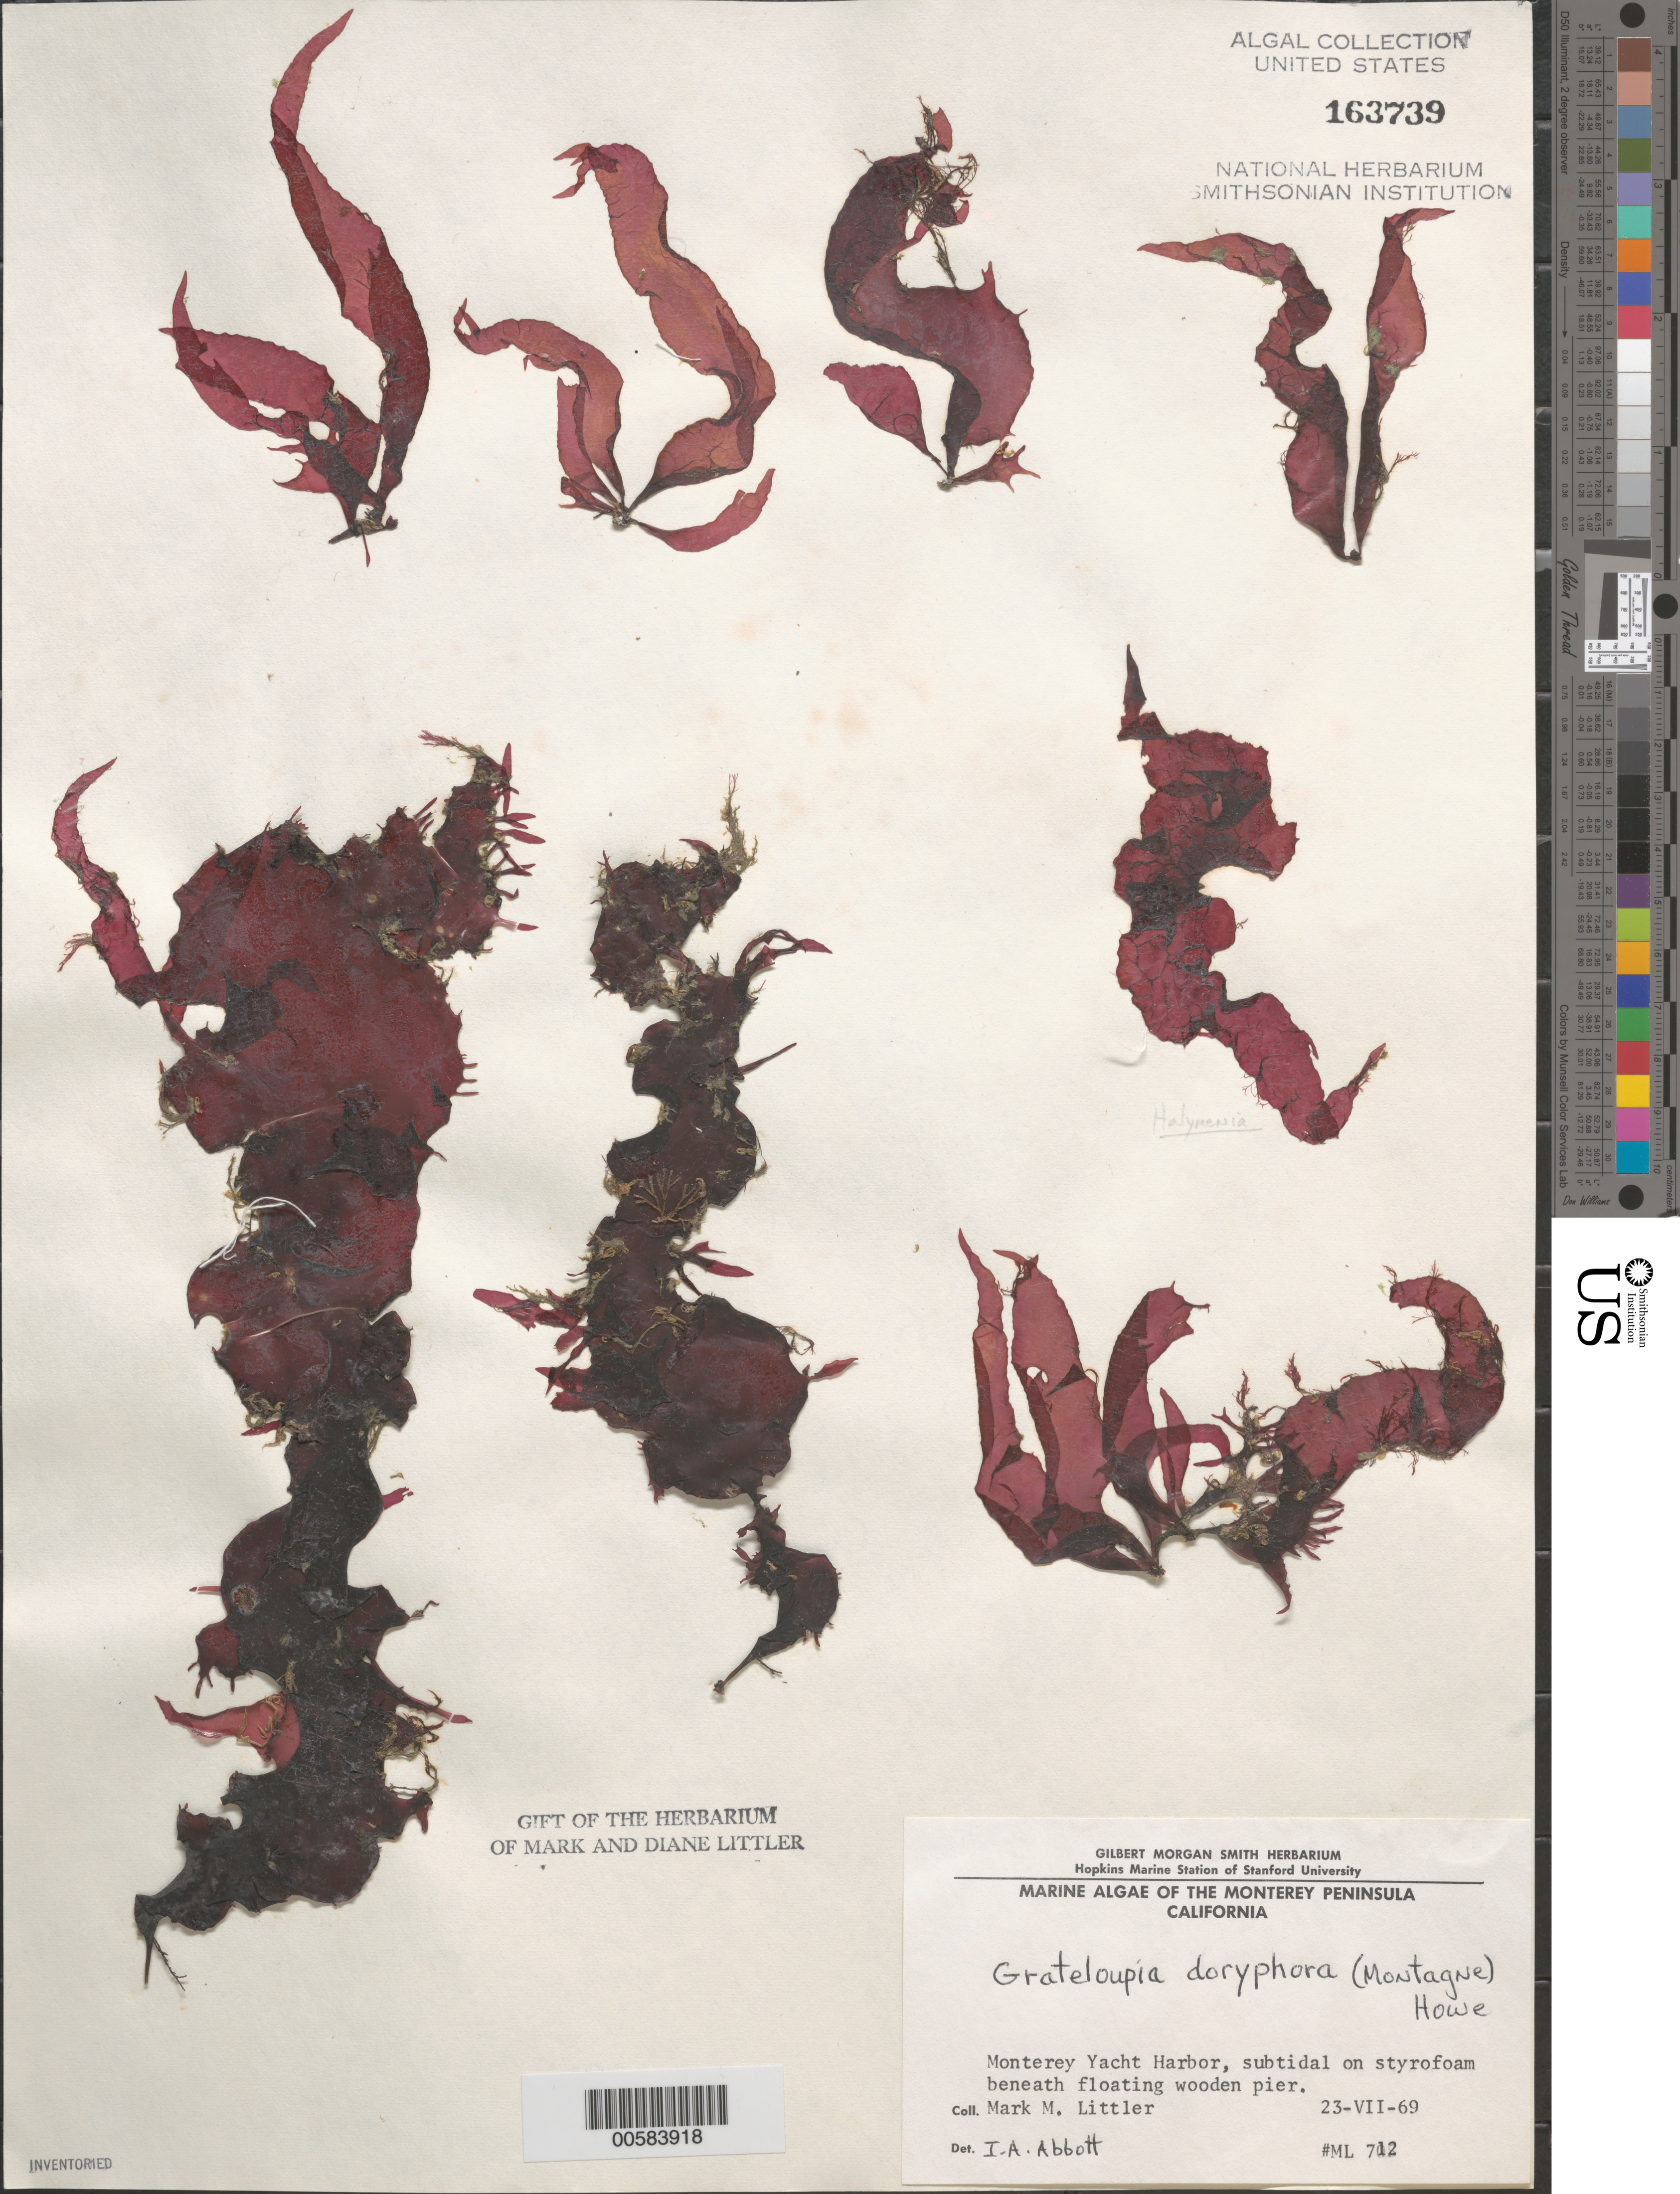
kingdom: Plantae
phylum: Rhodophyta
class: Florideophyceae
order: Halymeniales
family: Halymeniaceae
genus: Grateloupia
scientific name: Grateloupia doryphora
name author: (Mont.) Howe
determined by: Abbott, Isabella A.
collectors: M. M. Littler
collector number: ML 712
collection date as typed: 23 Jul 1969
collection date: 1969-07-23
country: United States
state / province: California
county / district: Monterey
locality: Monterey Yacht Harbor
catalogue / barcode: US 163739